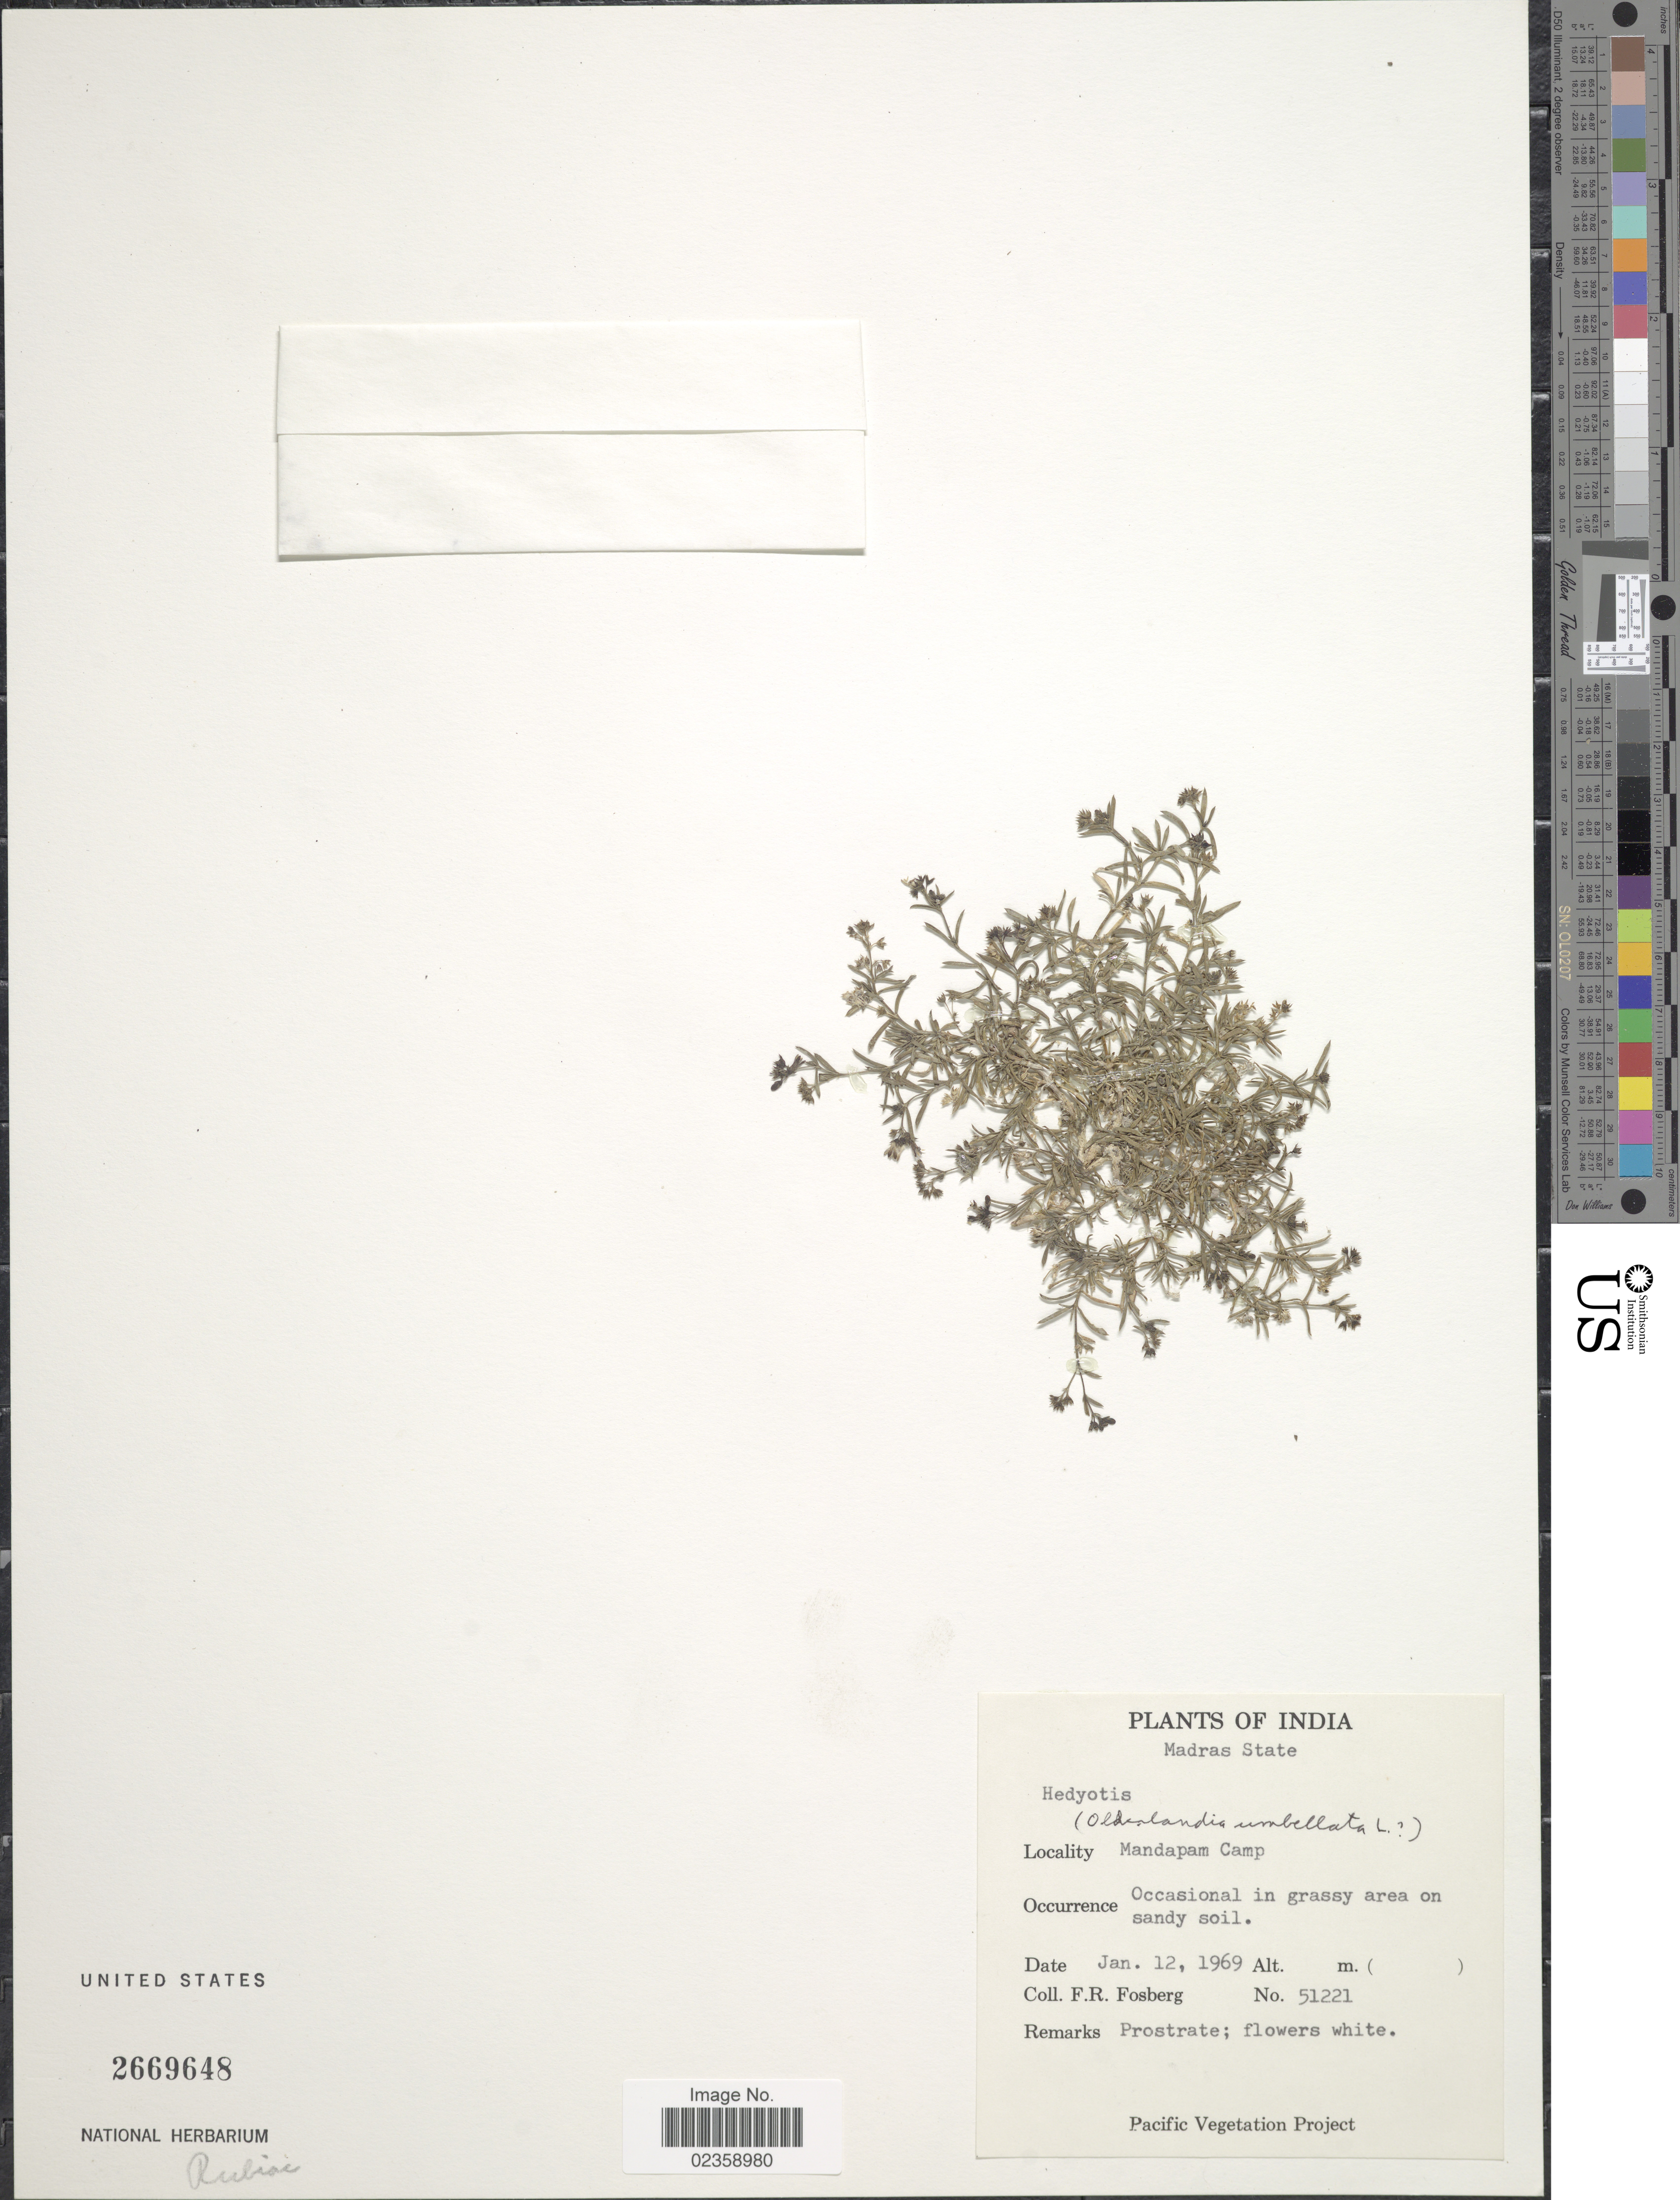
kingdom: Plantae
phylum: Tracheophyta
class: Magnoliopsida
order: Gentianales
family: Rubiaceae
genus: Oldenlandia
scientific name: Oldenlandia umbellata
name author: L.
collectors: F. R. Fosberg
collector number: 51221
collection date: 1969-01-12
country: India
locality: Madras State. Mandapam Camp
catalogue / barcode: US 2669648